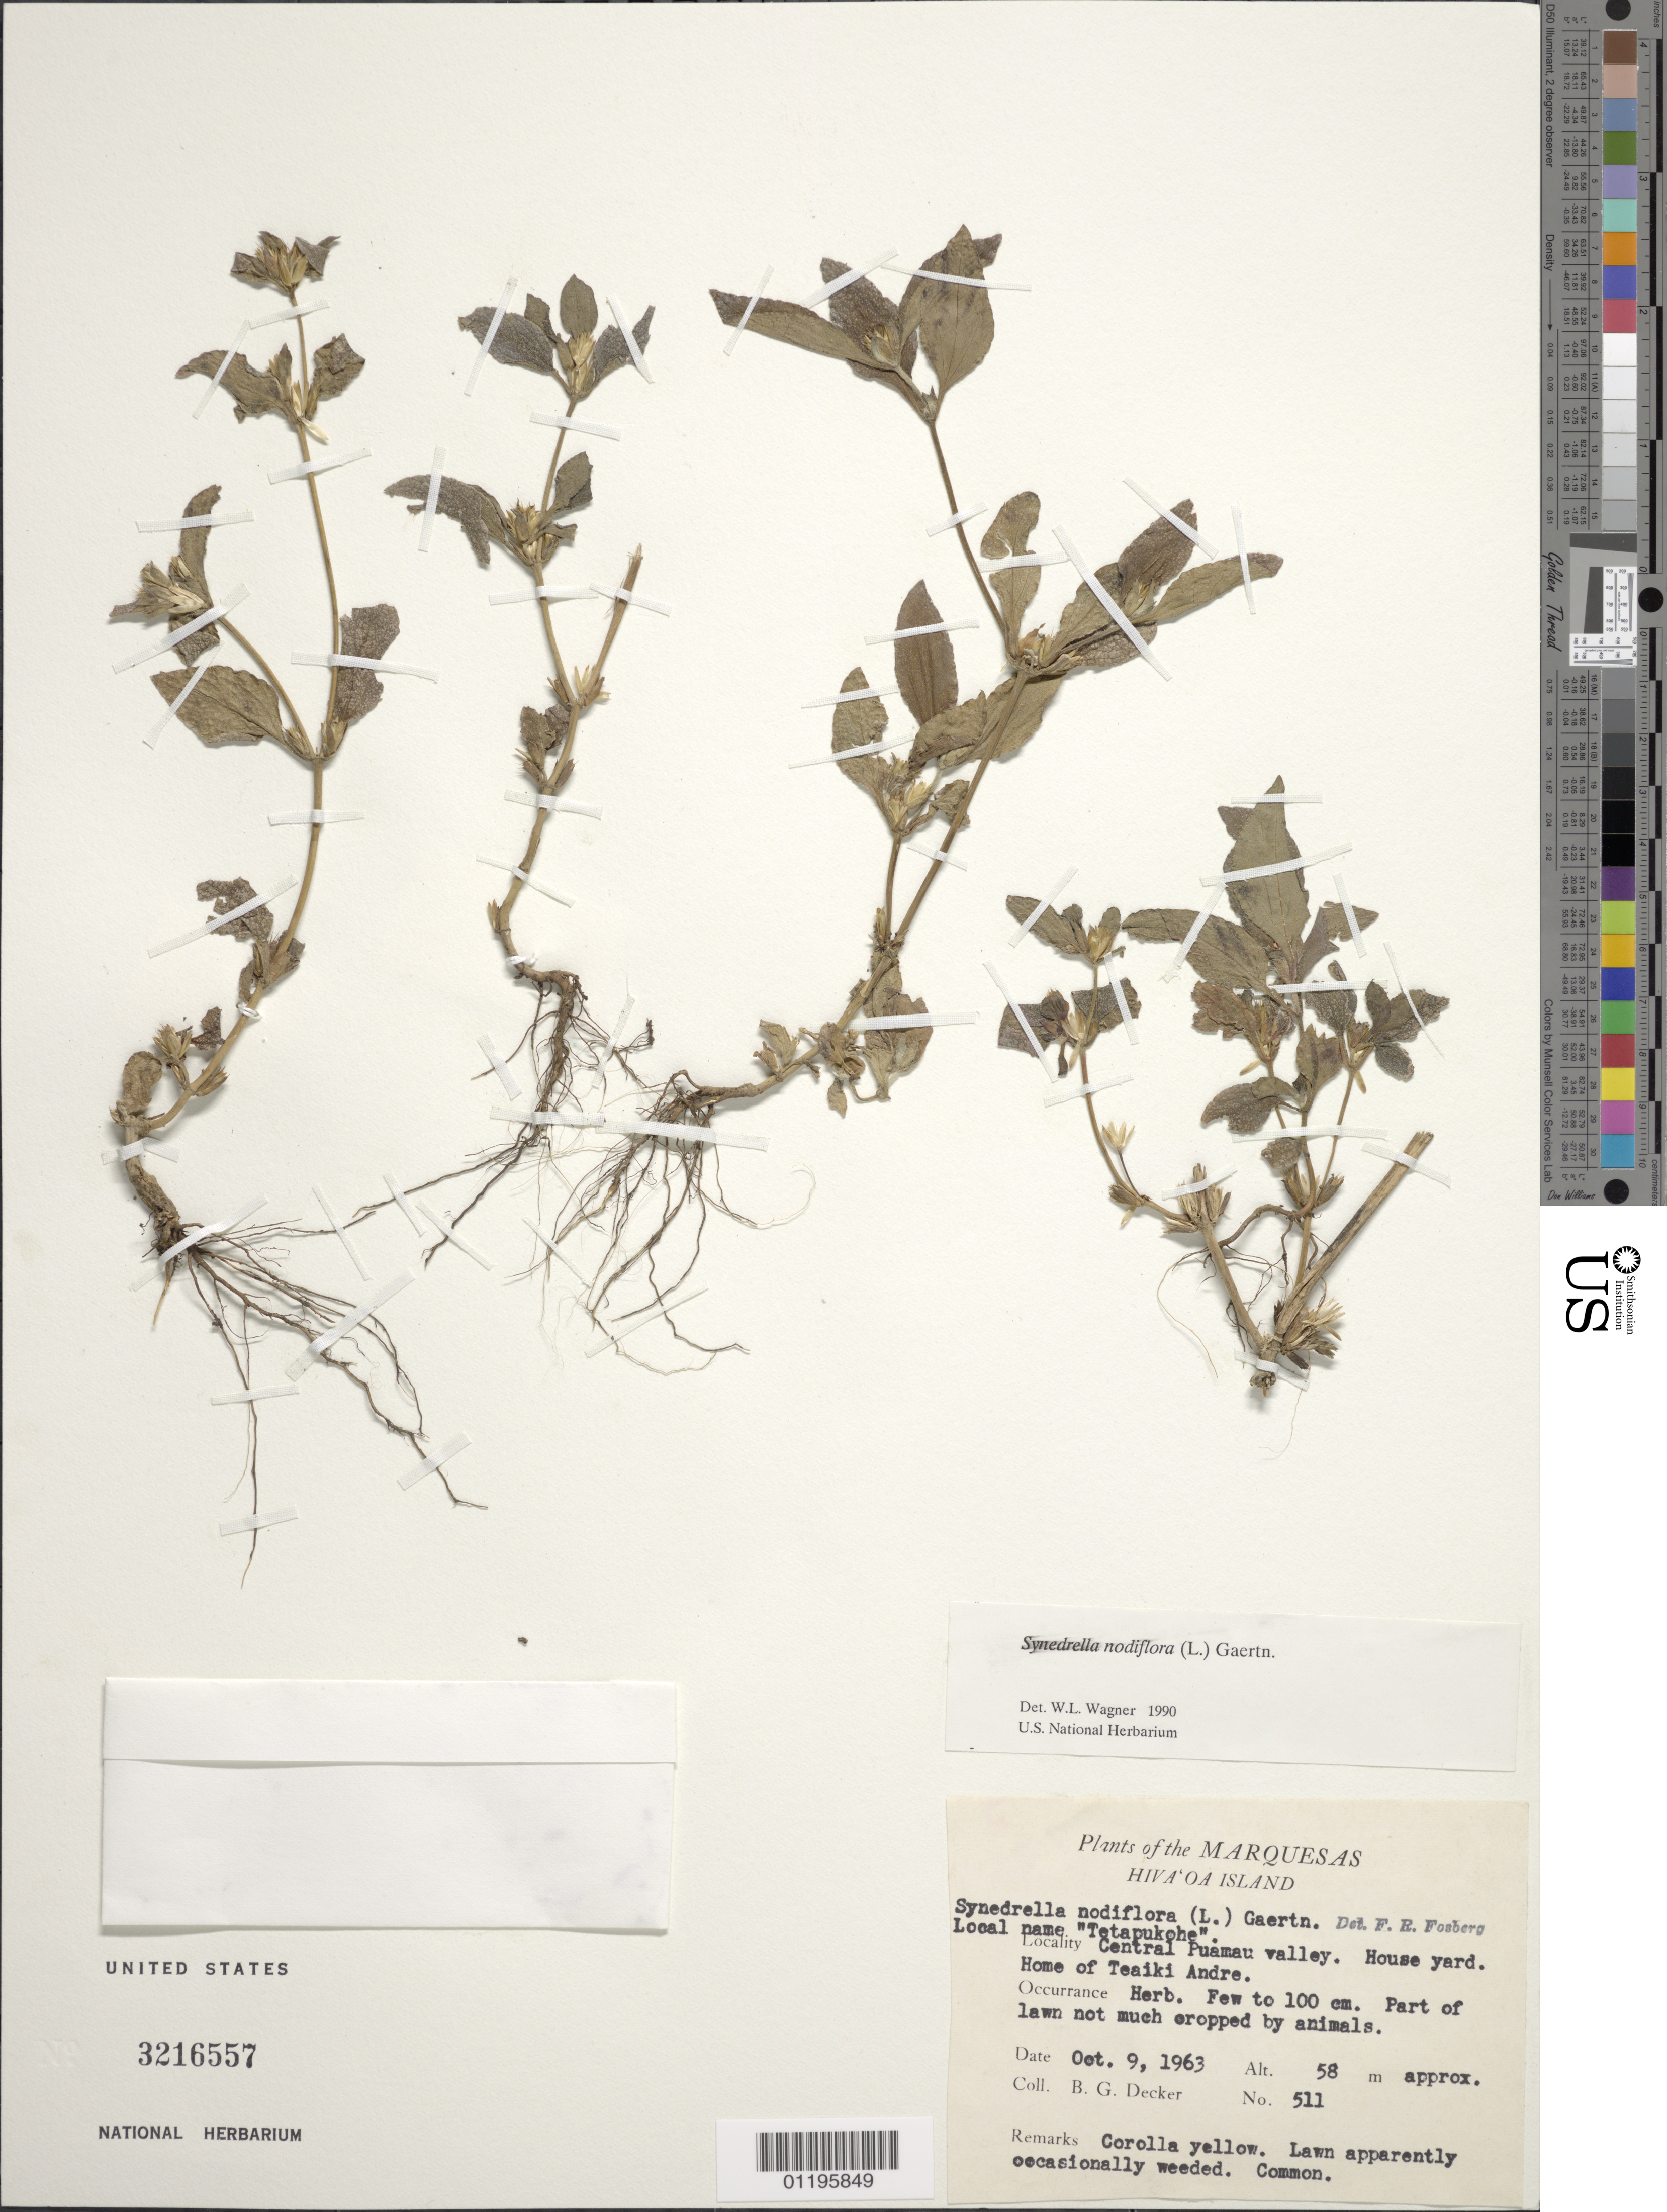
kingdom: Plantae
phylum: Tracheophyta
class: Magnoliopsida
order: Asterales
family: Asteraceae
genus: Synedrella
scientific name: Synedrella nodiflora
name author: (L.) Gaertn.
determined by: Wagner, W. L., (BOT), Smithsonian Institution - National Museum of Natural History (UNITED STATES)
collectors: B. G. Decker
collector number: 511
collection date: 1963-10-09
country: French Polynesia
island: Hiva Oa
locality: central Puamau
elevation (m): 58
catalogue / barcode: US 3216557